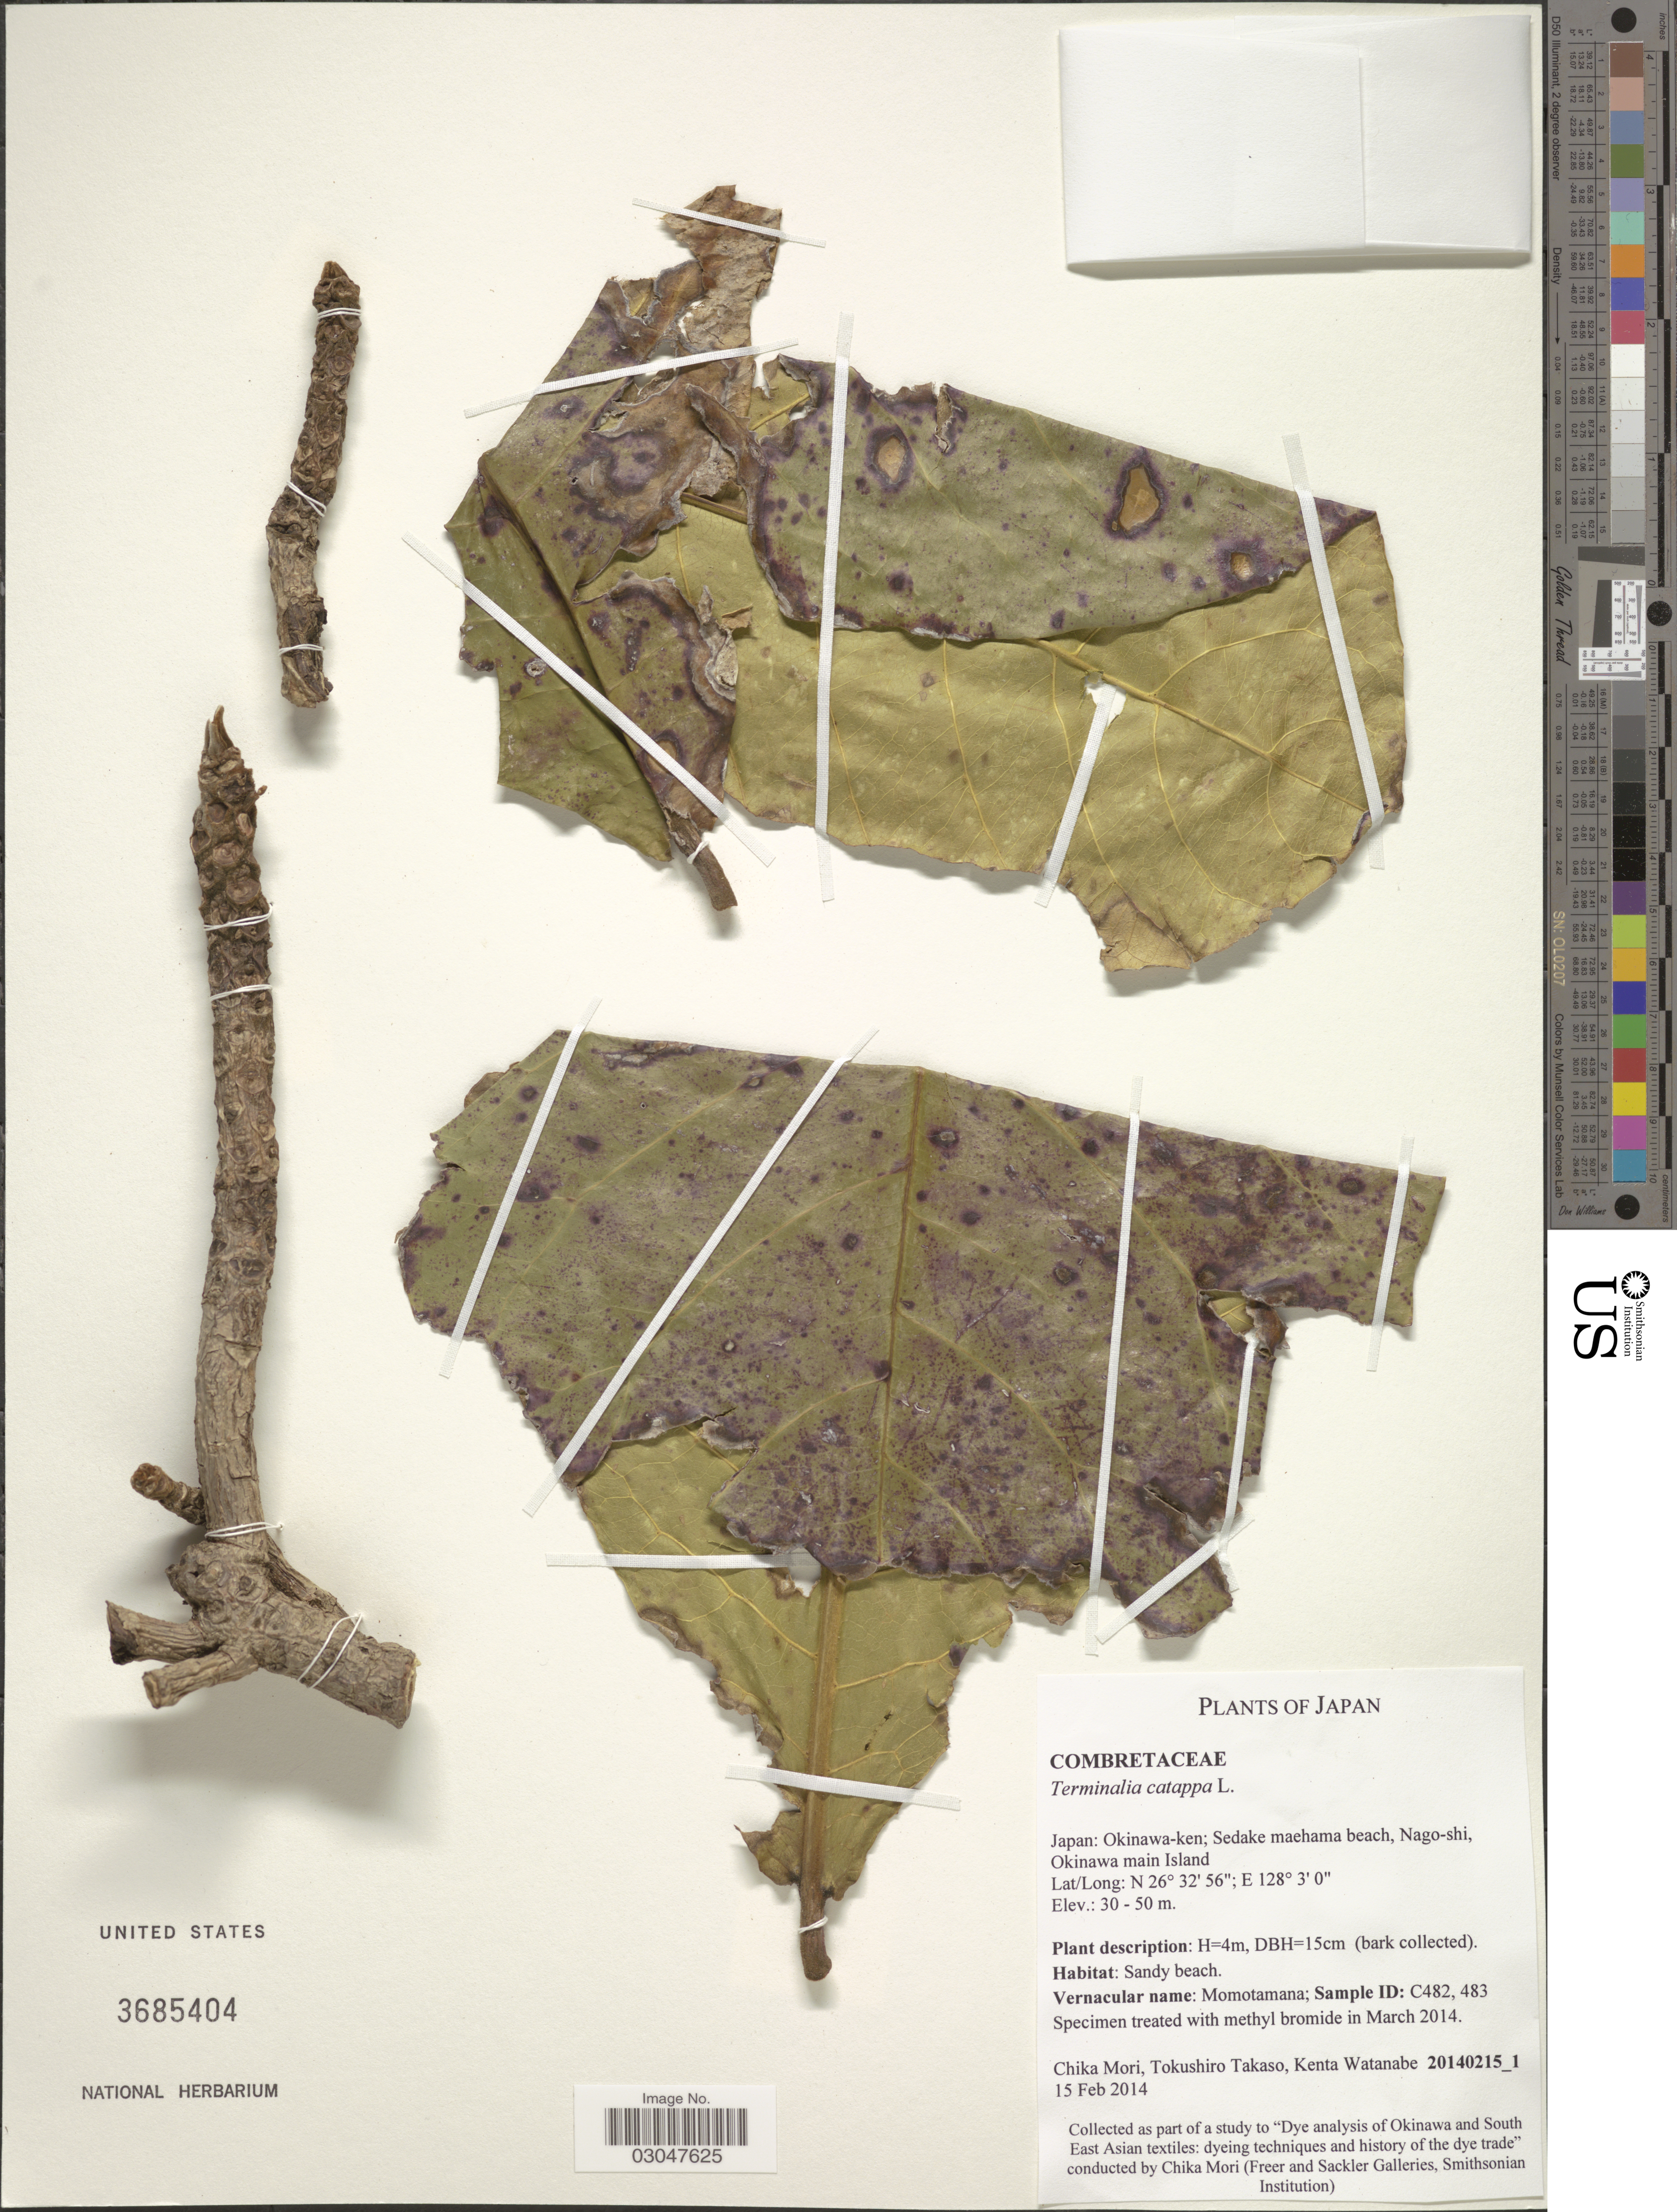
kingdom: Plantae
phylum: Tracheophyta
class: Magnoliopsida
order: Myrtales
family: Combretaceae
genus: Terminalia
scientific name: Terminalia catappa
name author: L.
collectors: C. Mori, T. Takaso & K. Watanabe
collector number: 20140215_1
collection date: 2014-02-15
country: Japan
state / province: Okinawa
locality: Okinawa-ken; Sedake maehama beach, Nago-shi, Okinawa main Island.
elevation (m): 30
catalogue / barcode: US 3685404